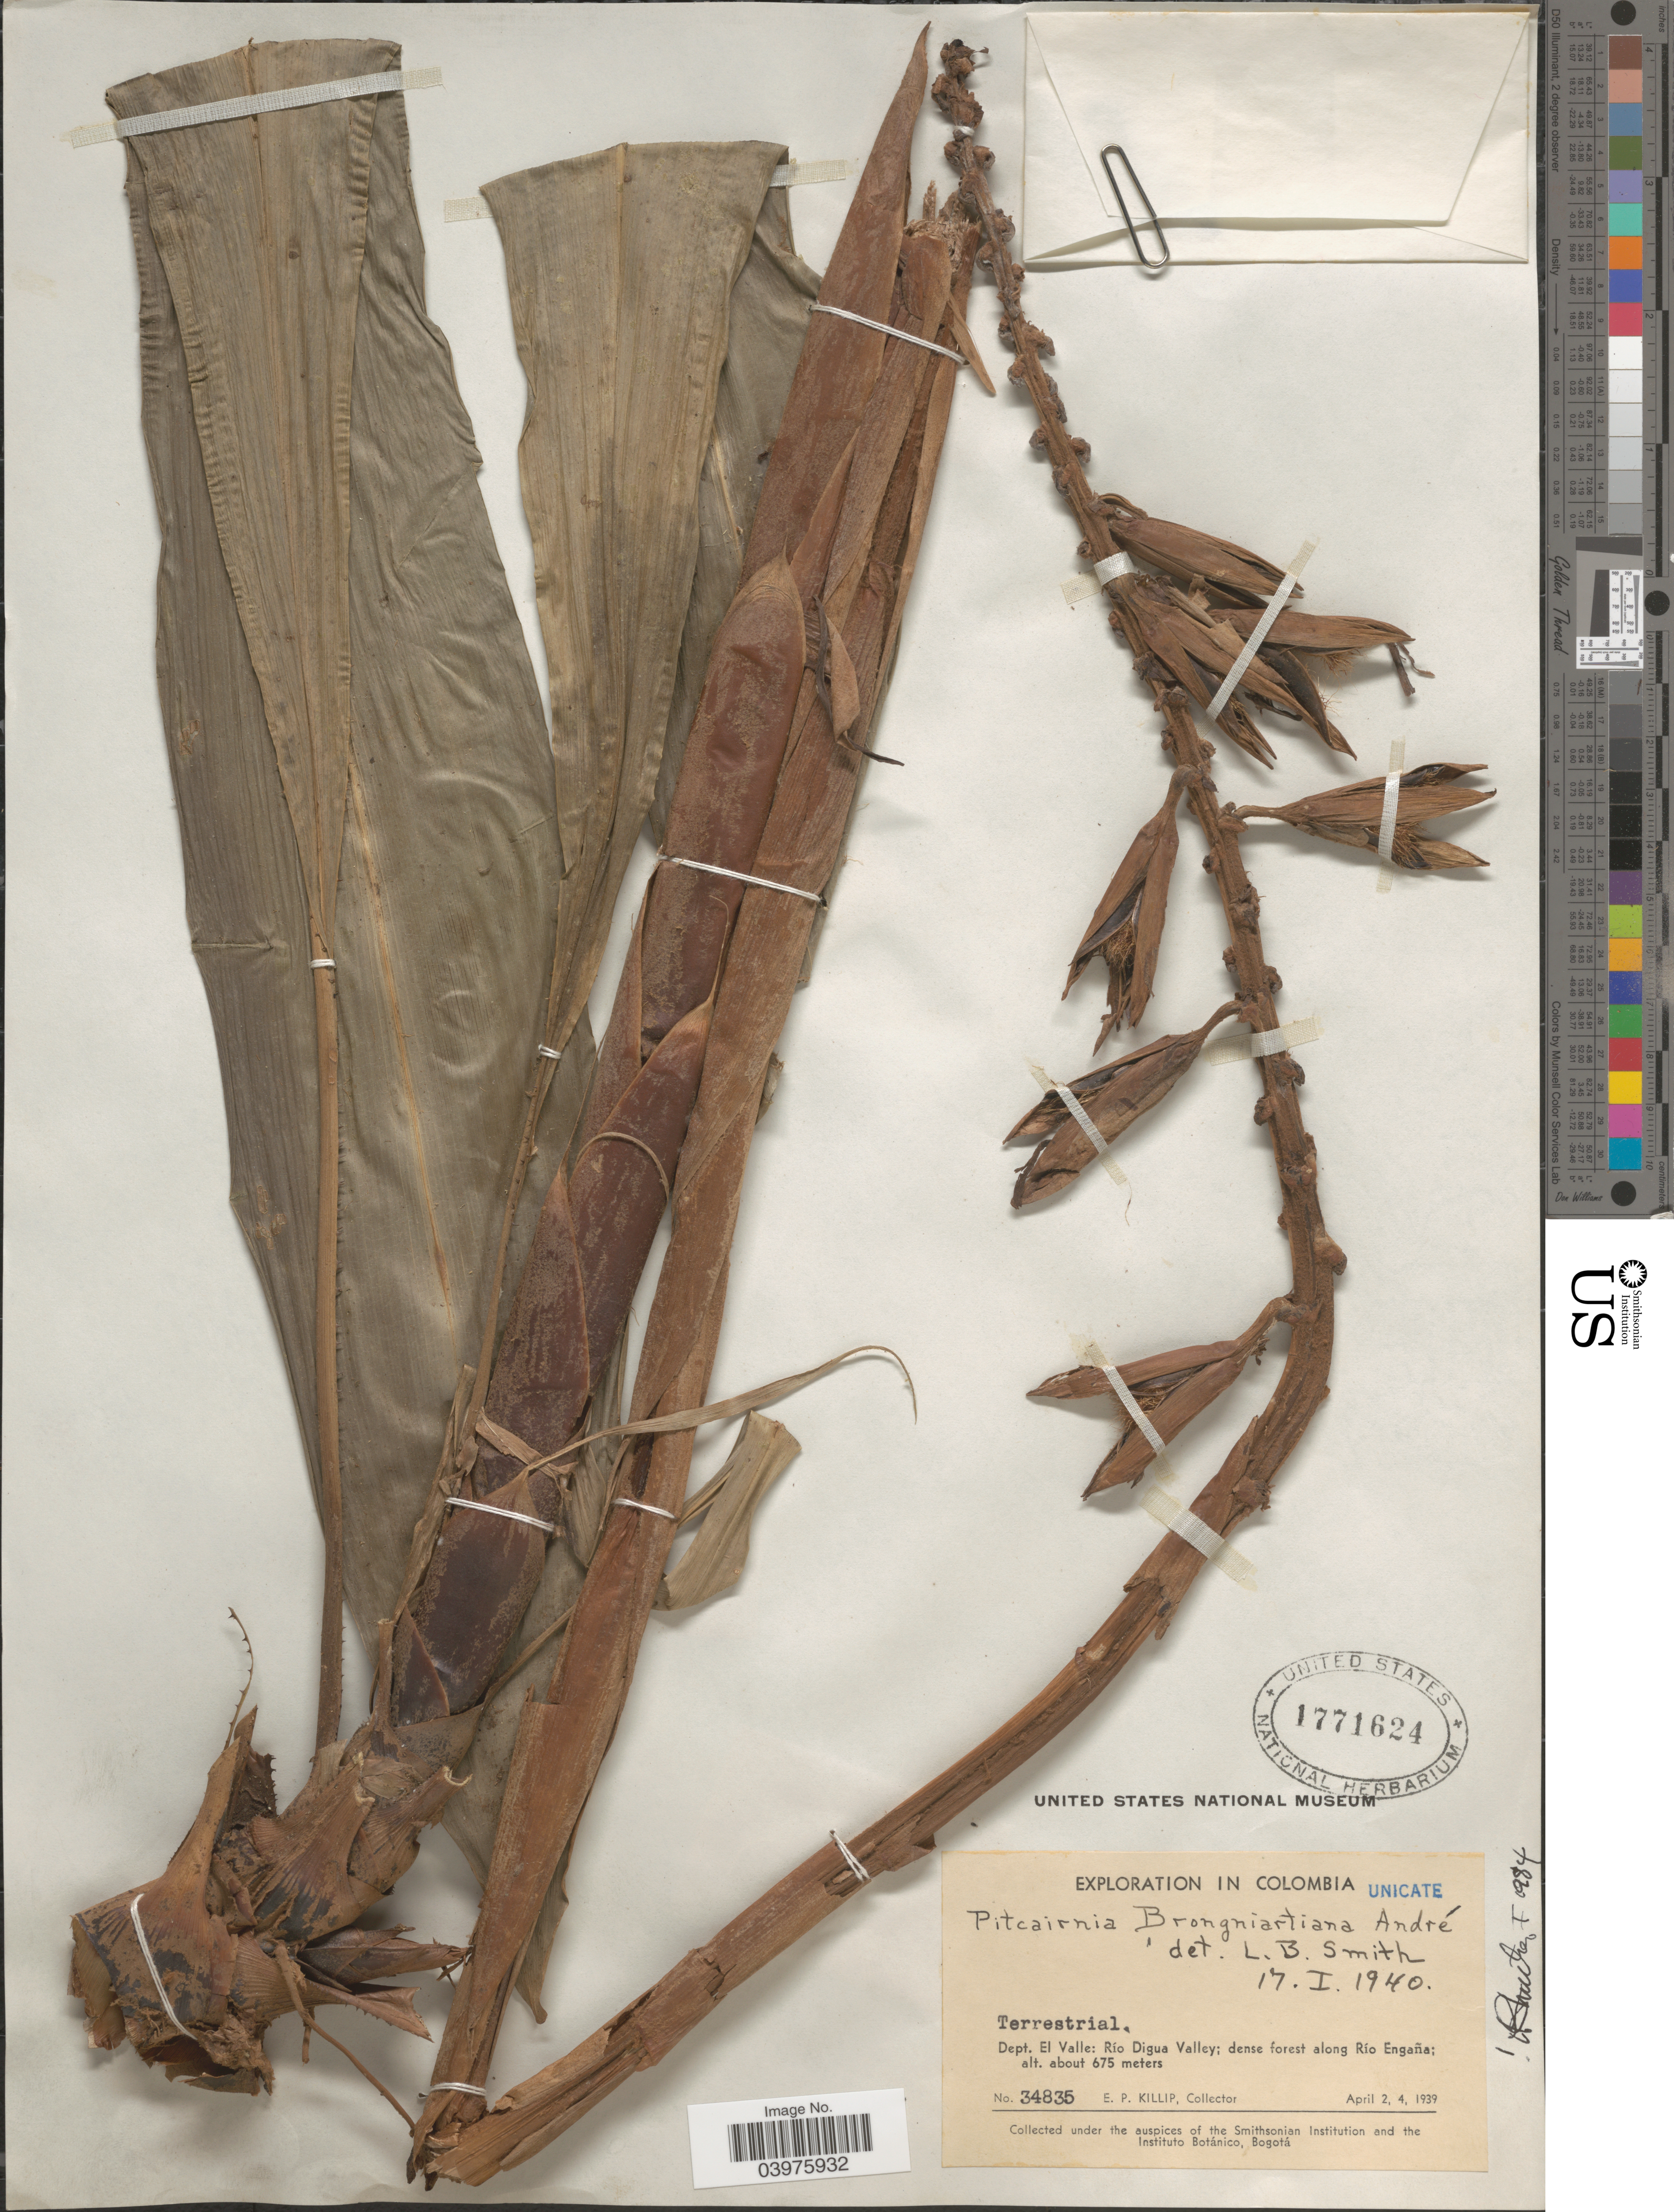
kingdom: Plantae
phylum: Tracheophyta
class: Liliopsida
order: Poales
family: Bromeliaceae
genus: Pitcairnia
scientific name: Pitcairnia brongniartiana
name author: André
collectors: E. P. Killip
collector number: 34835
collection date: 1939-04-02/1939-04-04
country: Colombia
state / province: Valle del Cauca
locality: Dept. El Valle: Río Digua Valley; dense forest along Río Engaña.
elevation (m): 675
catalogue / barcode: US 1771624